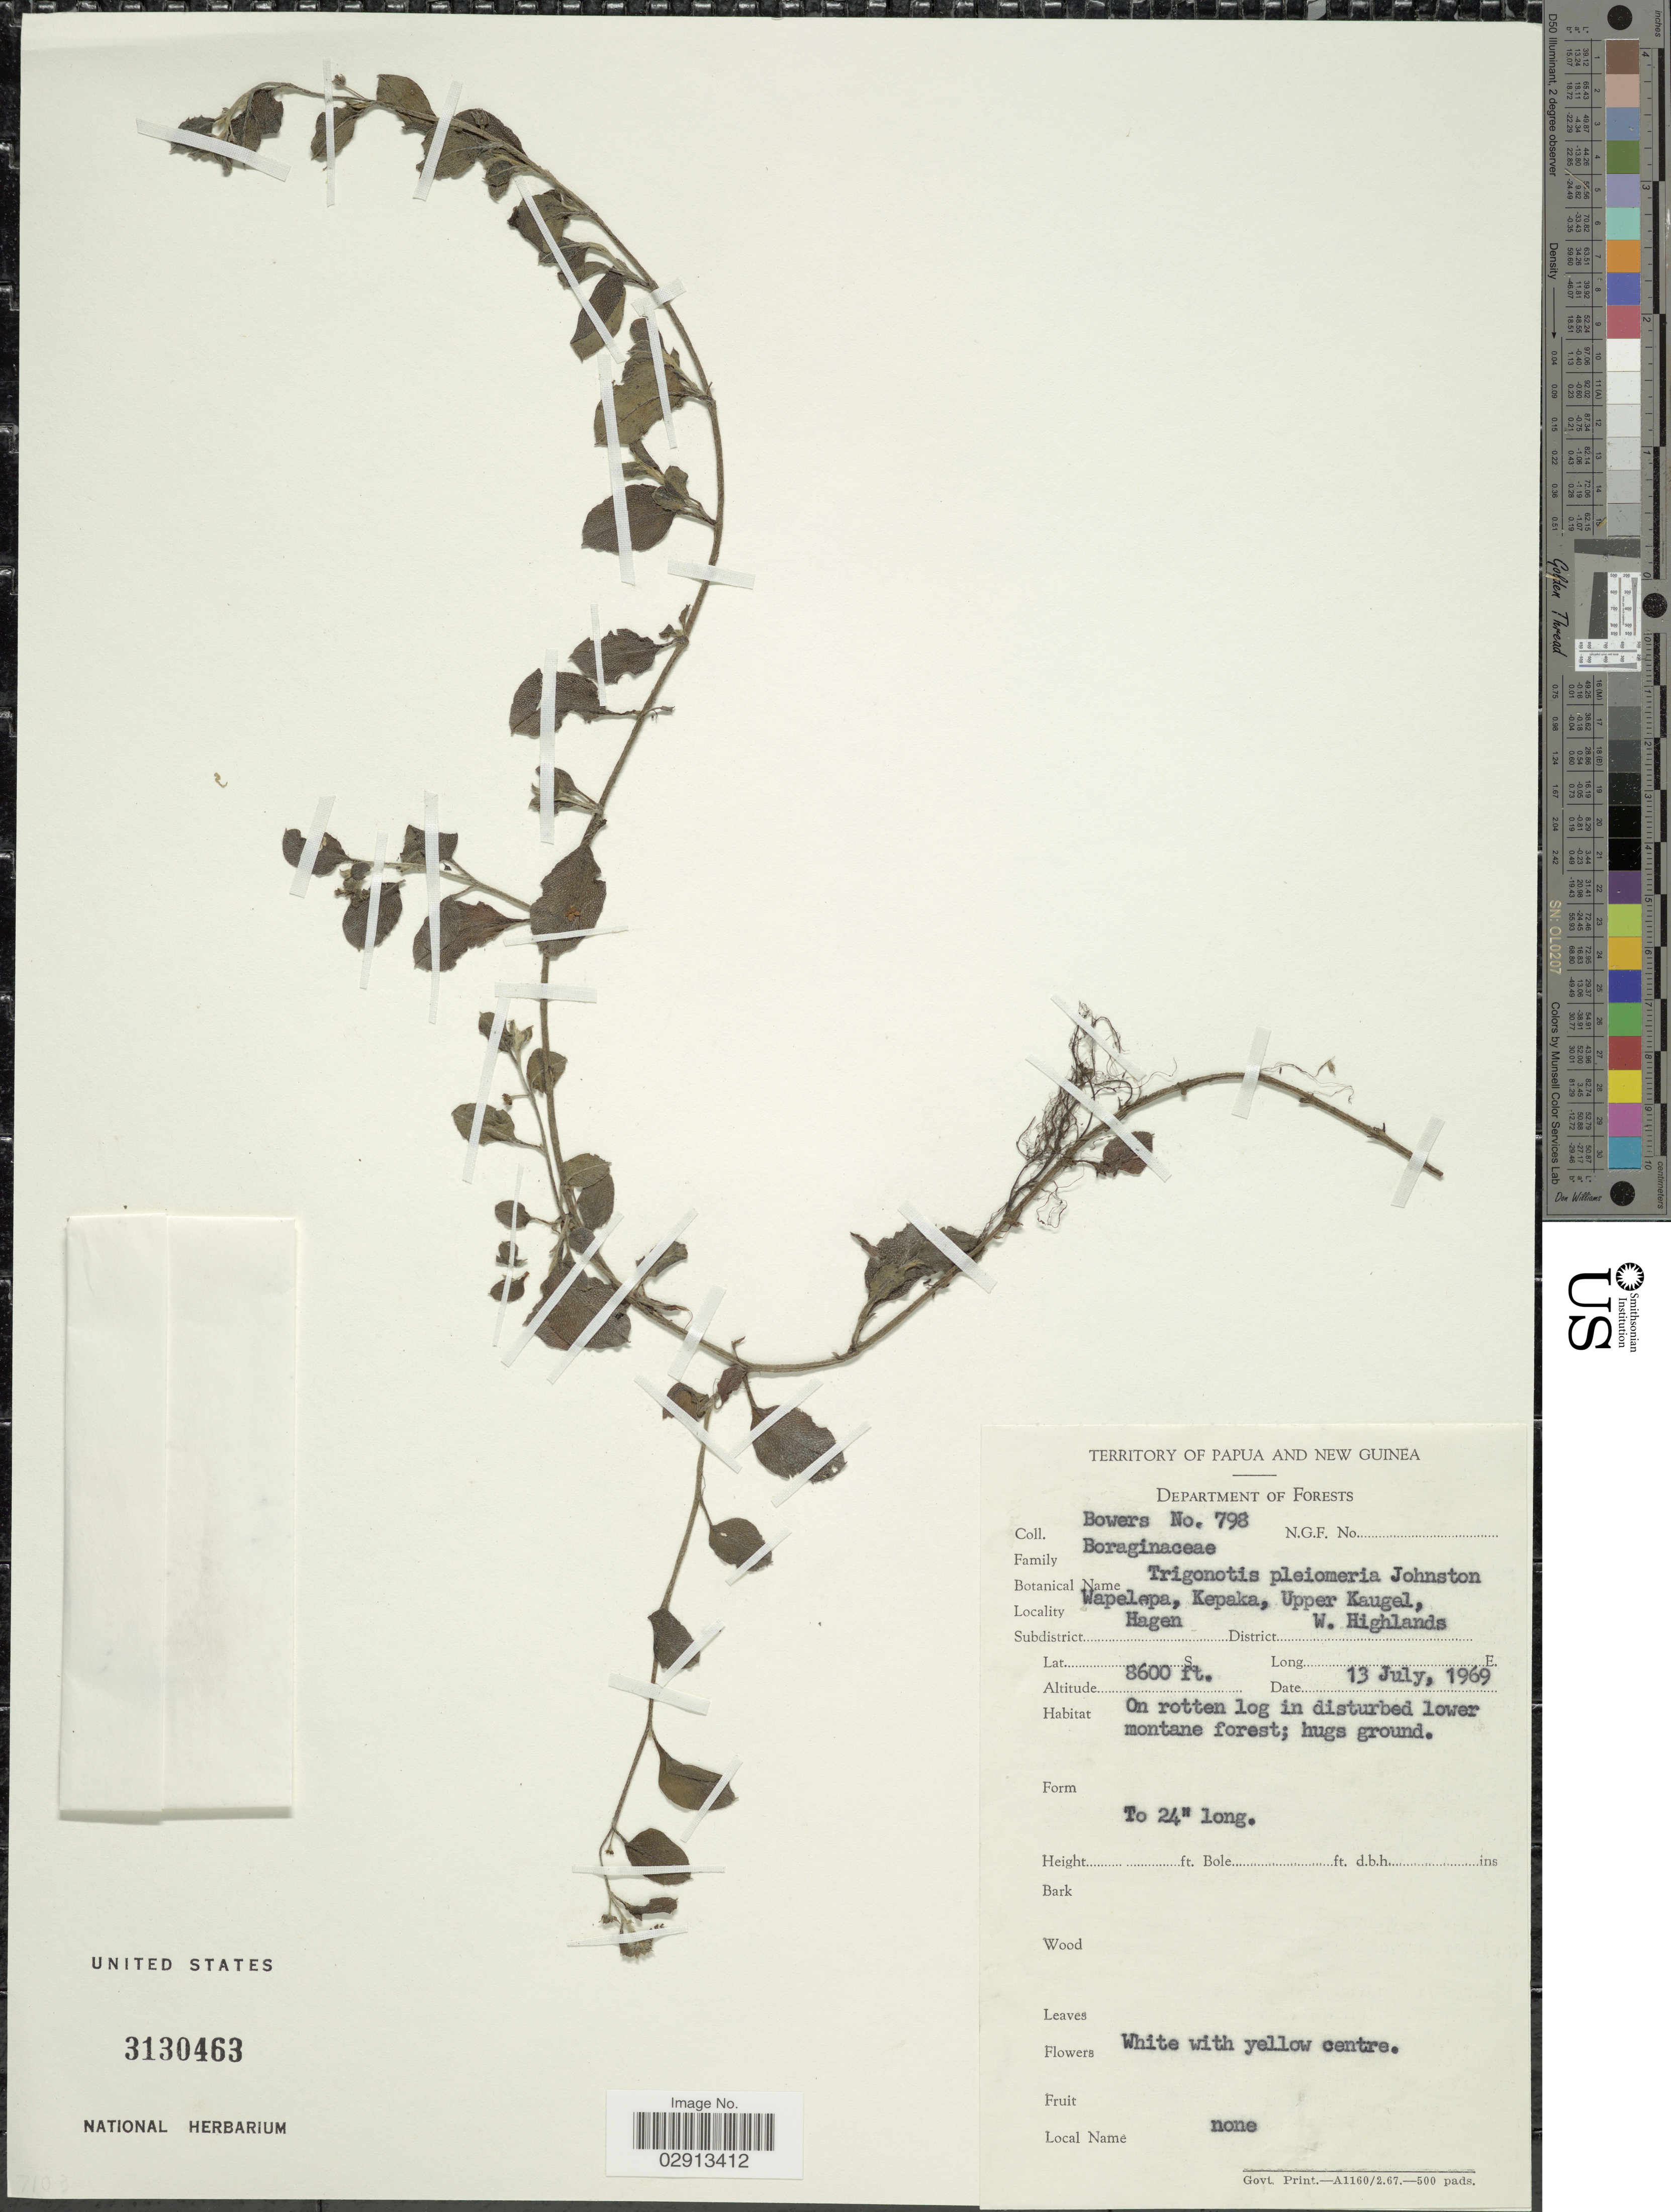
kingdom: Plantae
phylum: Tracheophyta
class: Magnoliopsida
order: Boraginales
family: Boraginaceae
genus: Trigonotis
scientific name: Trigonotis pleiomera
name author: I.M. Johnst.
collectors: -. Bowers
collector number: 798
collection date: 1969-07-13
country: Papua New Guinea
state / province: Western Highlands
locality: Papua and New Guinea. Wapelepa, Kepaka, Upper Kaugal, Subdistrict Hagen. District W. Highlands.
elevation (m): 2621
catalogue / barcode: US 3130463